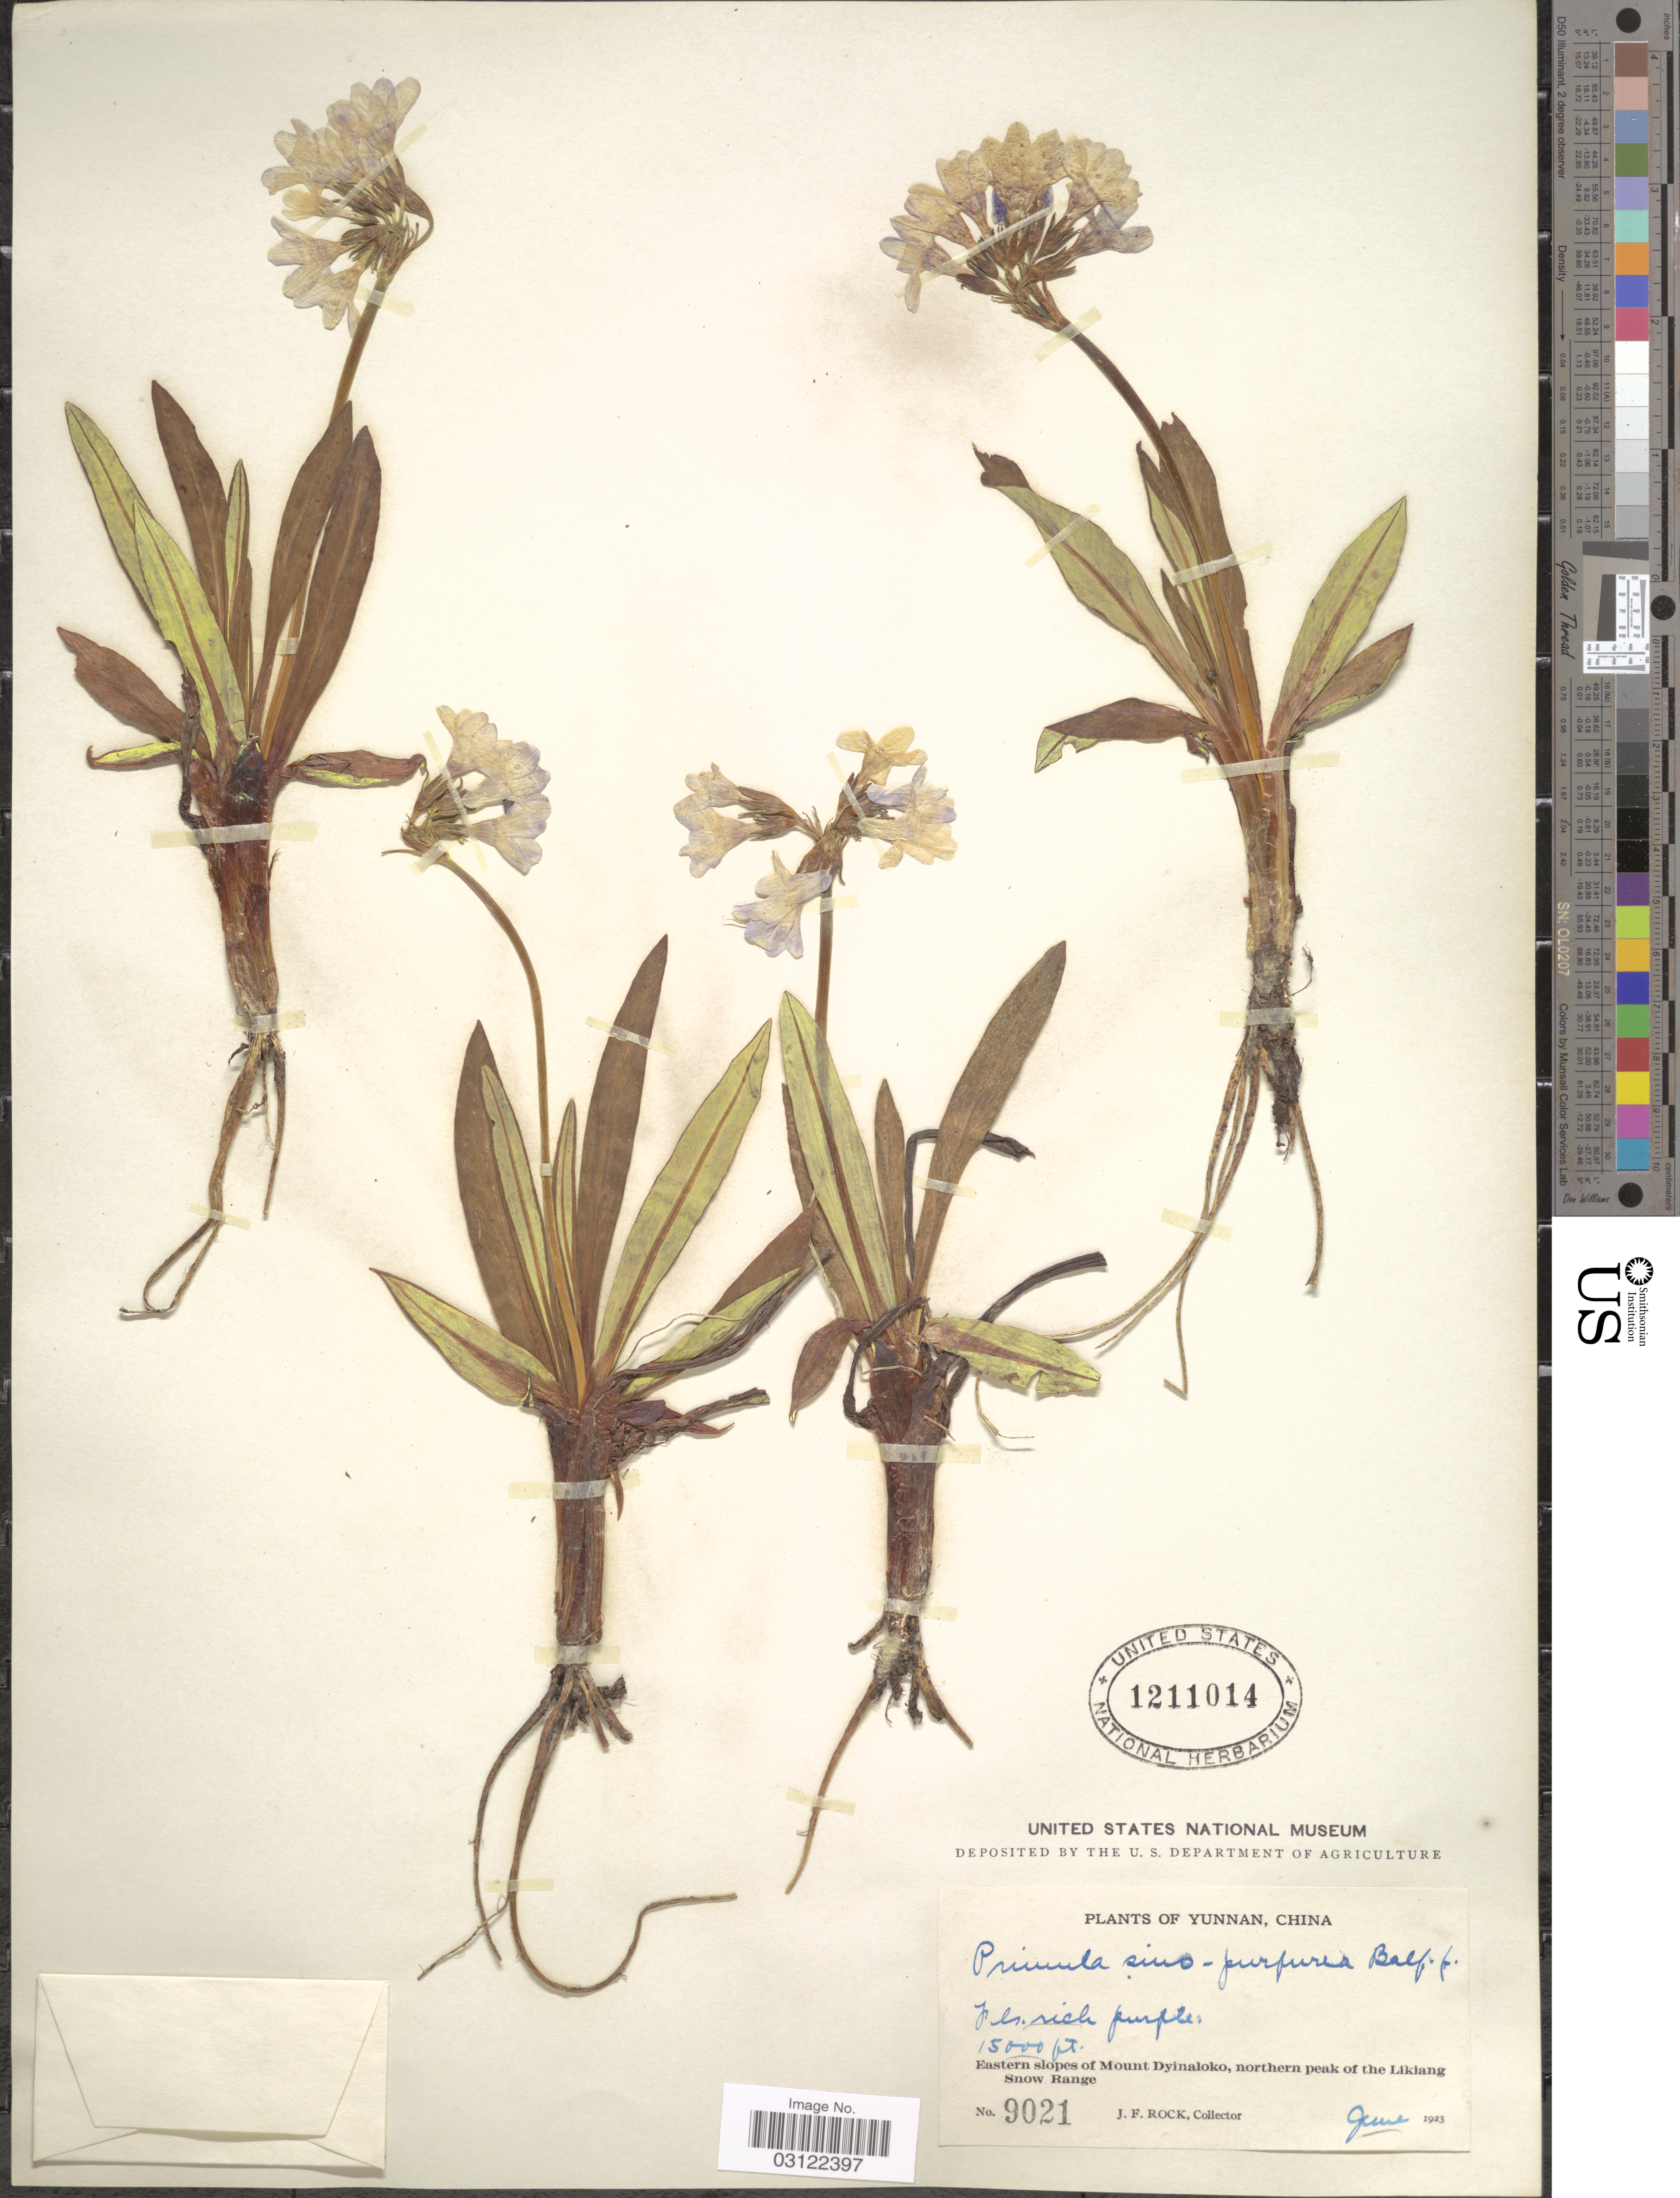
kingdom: Plantae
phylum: Tracheophyta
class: Magnoliopsida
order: Ericales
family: Primulaceae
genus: Primula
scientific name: Primula sinopurpurea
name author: Balf. f. ex Hutch.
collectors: J. Rock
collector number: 9021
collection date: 1923-06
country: China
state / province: Yunnan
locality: Eastern slopes of Mount Dyinaloko, northern peak of the Likiang Snow Range.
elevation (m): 4572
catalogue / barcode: US 1211014